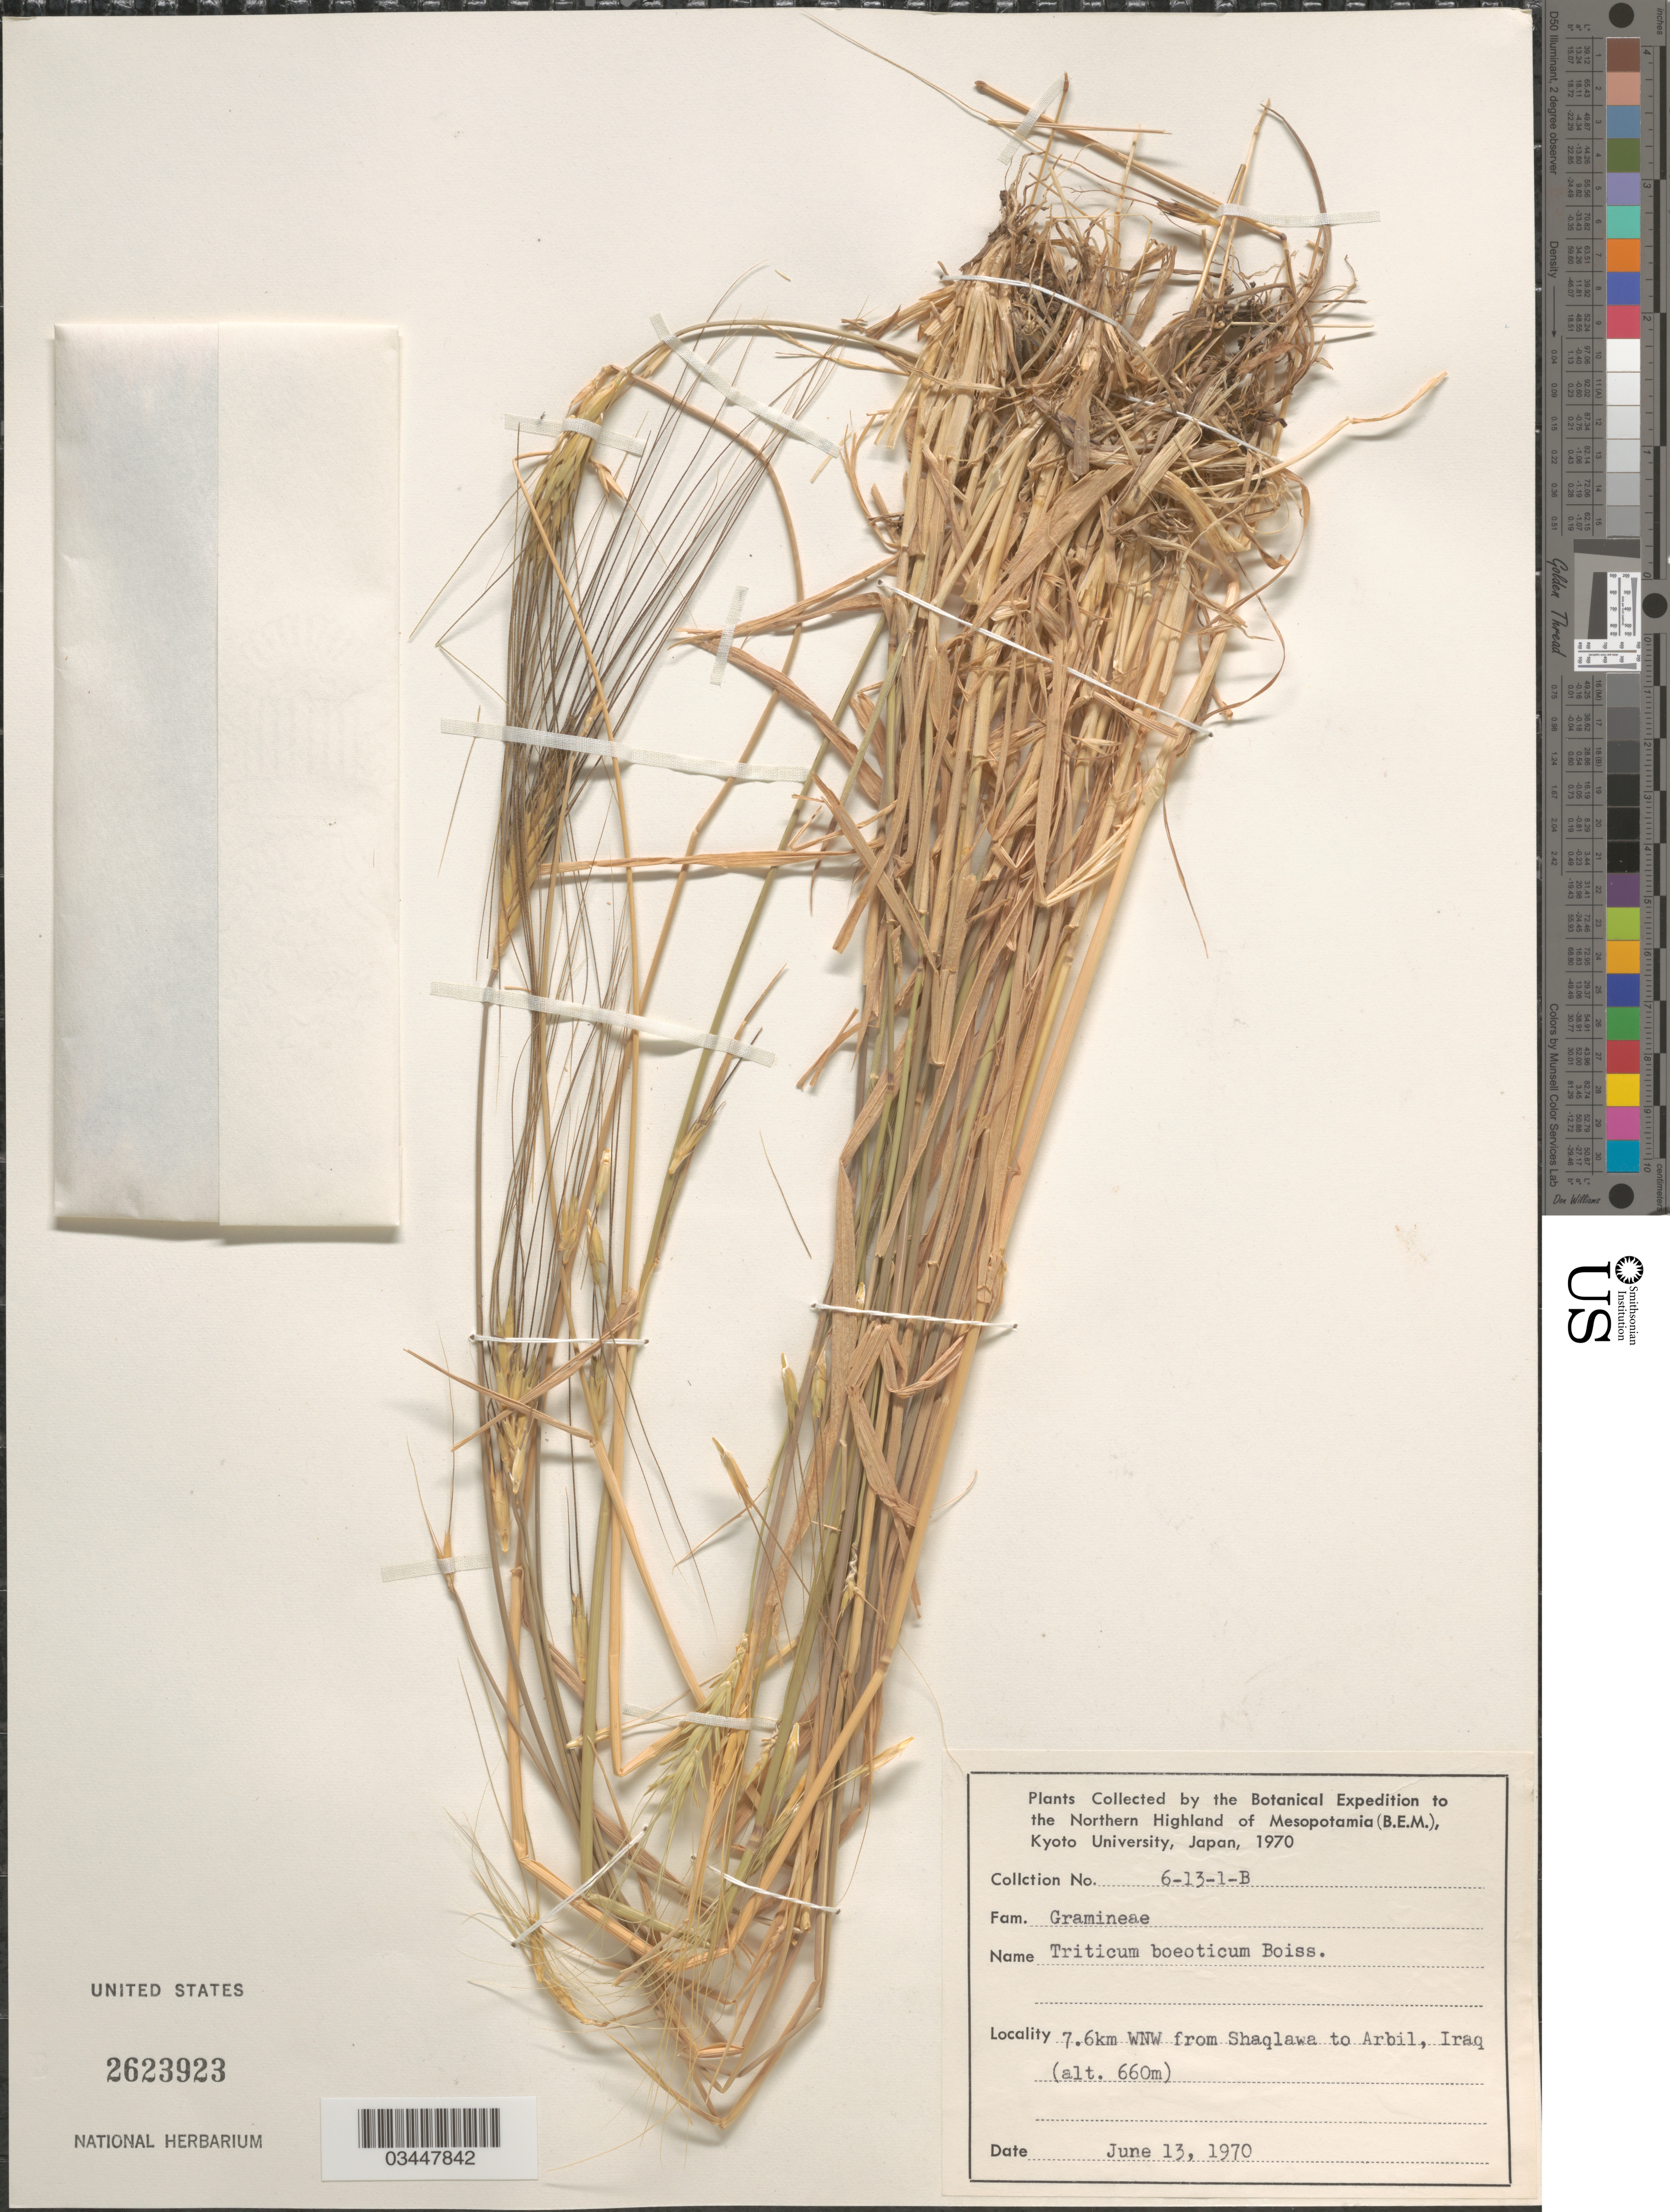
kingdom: Plantae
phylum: Tracheophyta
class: Liliopsida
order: Poales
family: Poaceae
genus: Triticum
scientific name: Triticum boeoticum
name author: Boiss.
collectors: Botanical Expedition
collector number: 6-13-1-B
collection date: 1970-06-13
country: Iraq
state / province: Arbīl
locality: To the Northern Highland of Mesopotamia (B.E.M.). 7.6km WNW from Shaqlawa to Arbil.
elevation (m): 660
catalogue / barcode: US 2623923